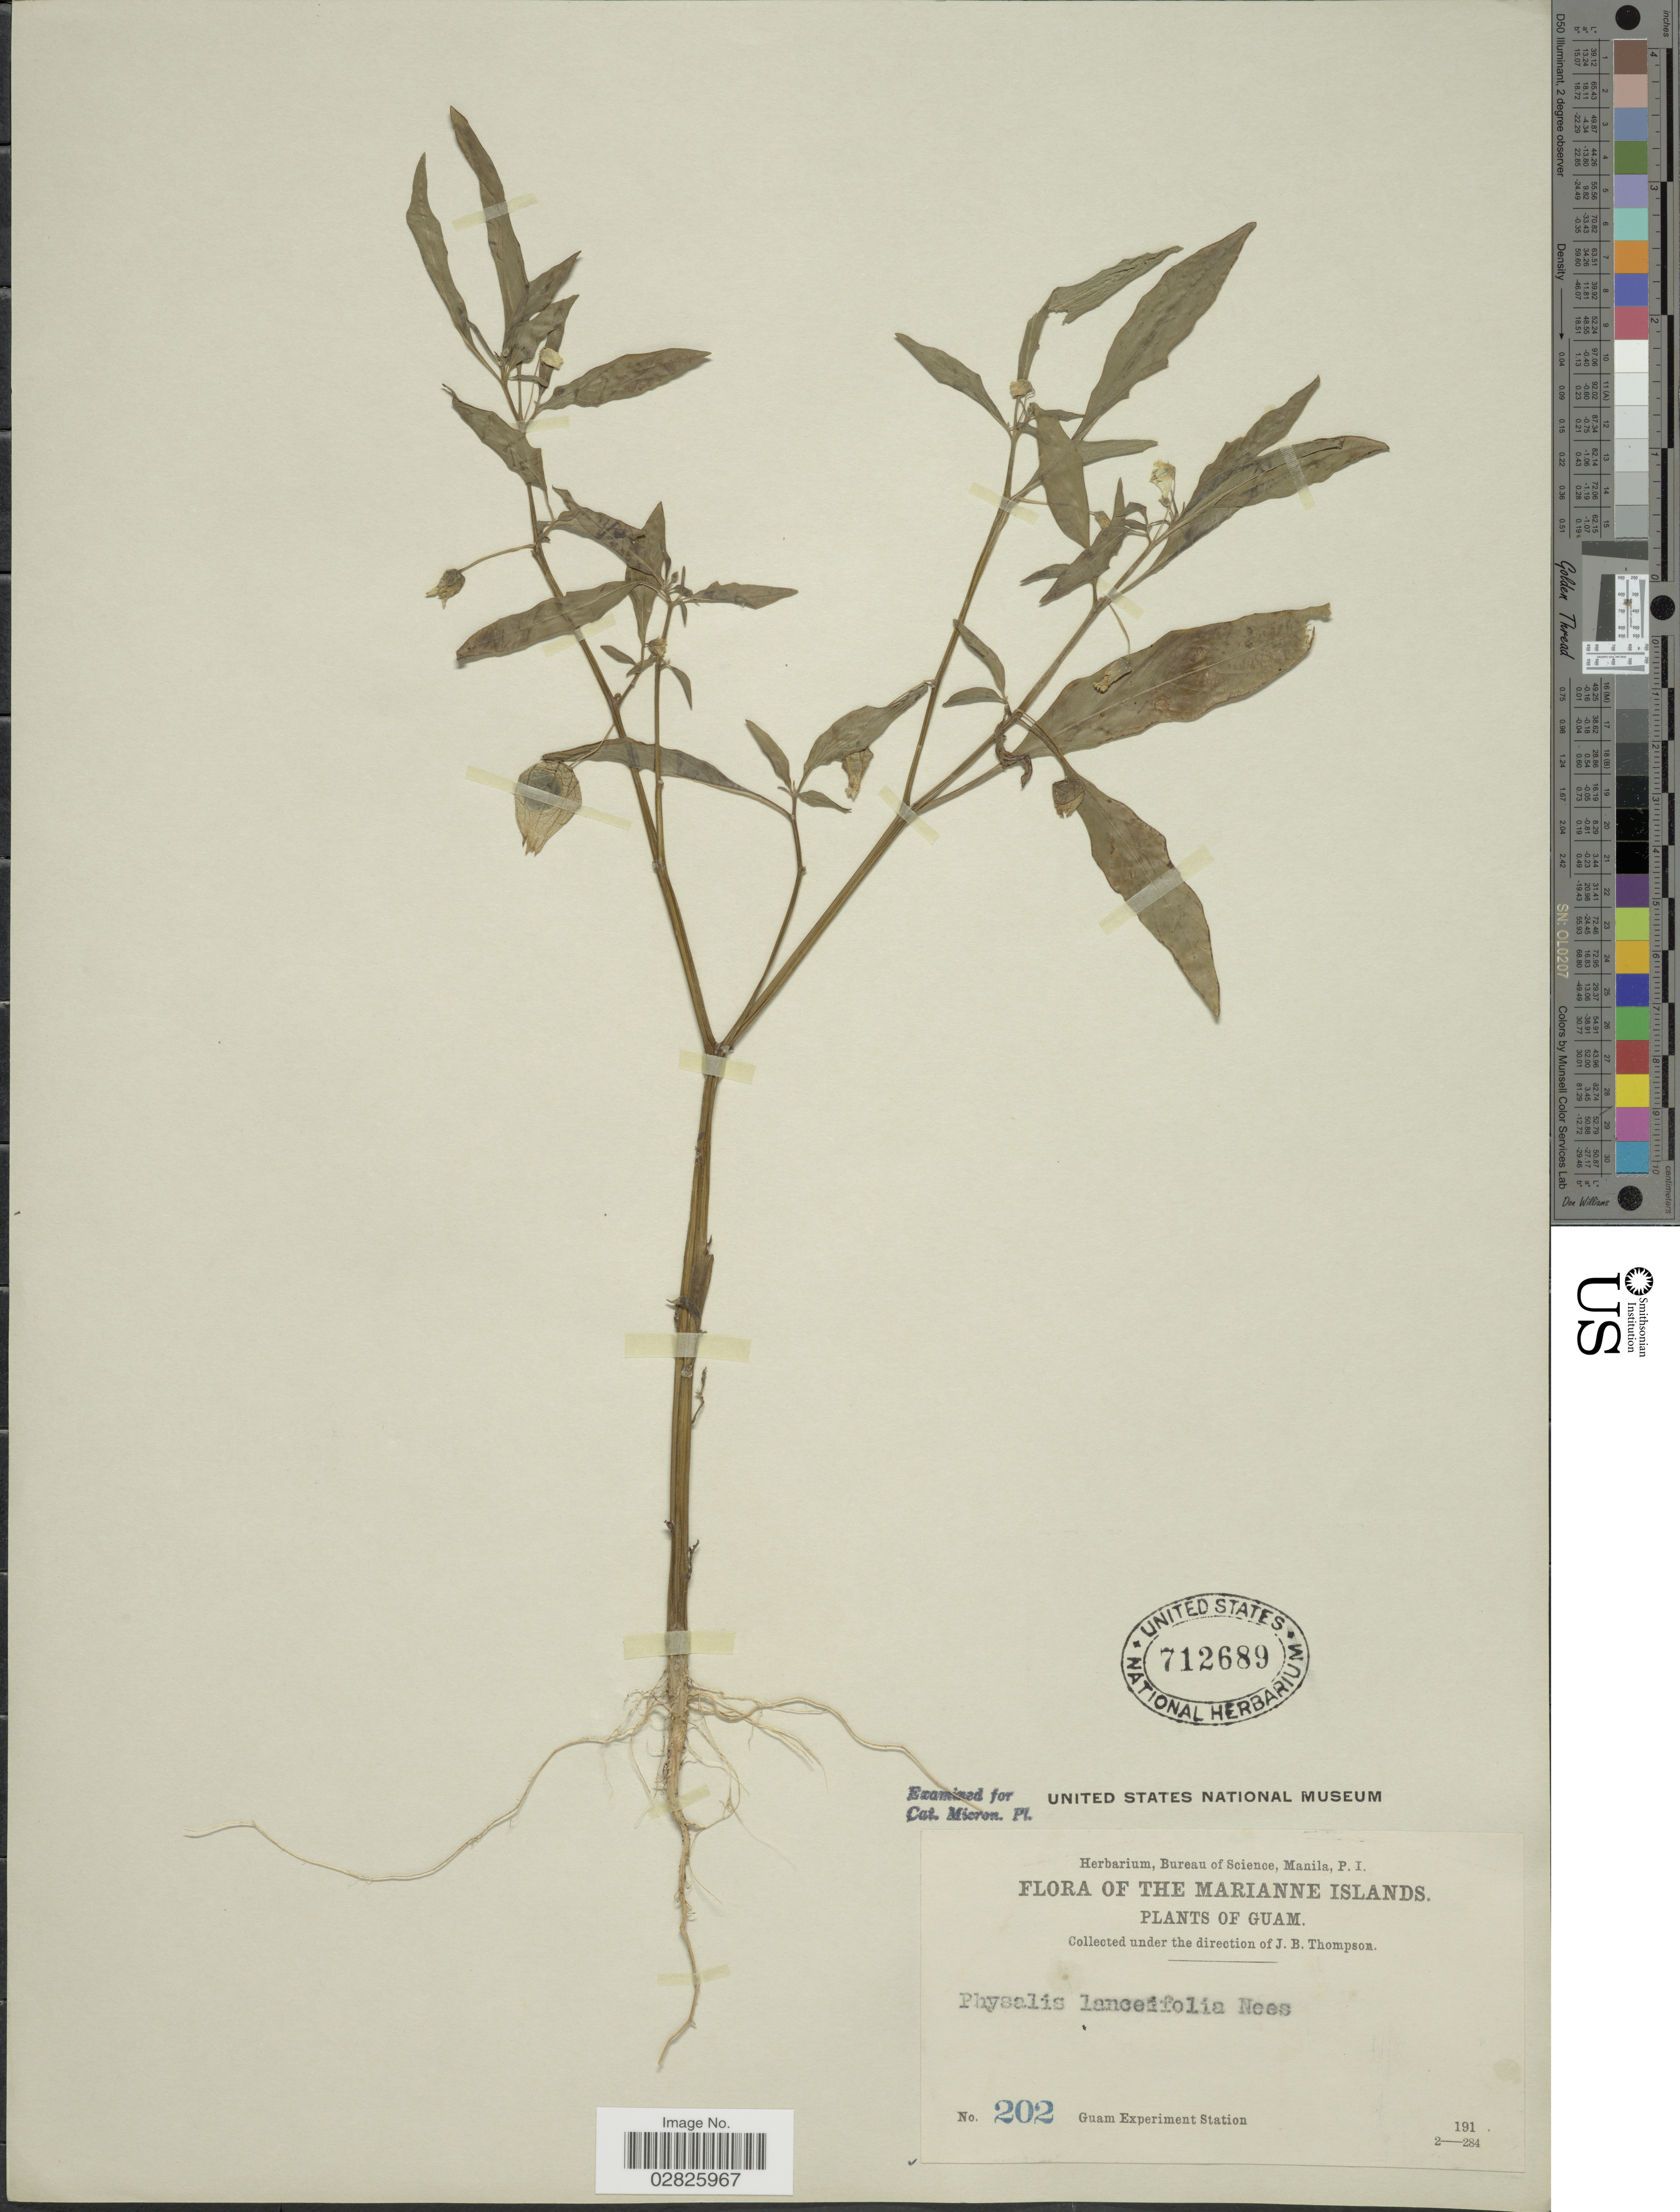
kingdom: Plantae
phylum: Tracheophyta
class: Magnoliopsida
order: Solanales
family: Solanaceae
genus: Physalis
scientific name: Physalis lanceifolia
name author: Nees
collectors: Guam Exp. Sta.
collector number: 202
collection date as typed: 191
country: Guam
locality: Marianne Islands.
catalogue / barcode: US 712689